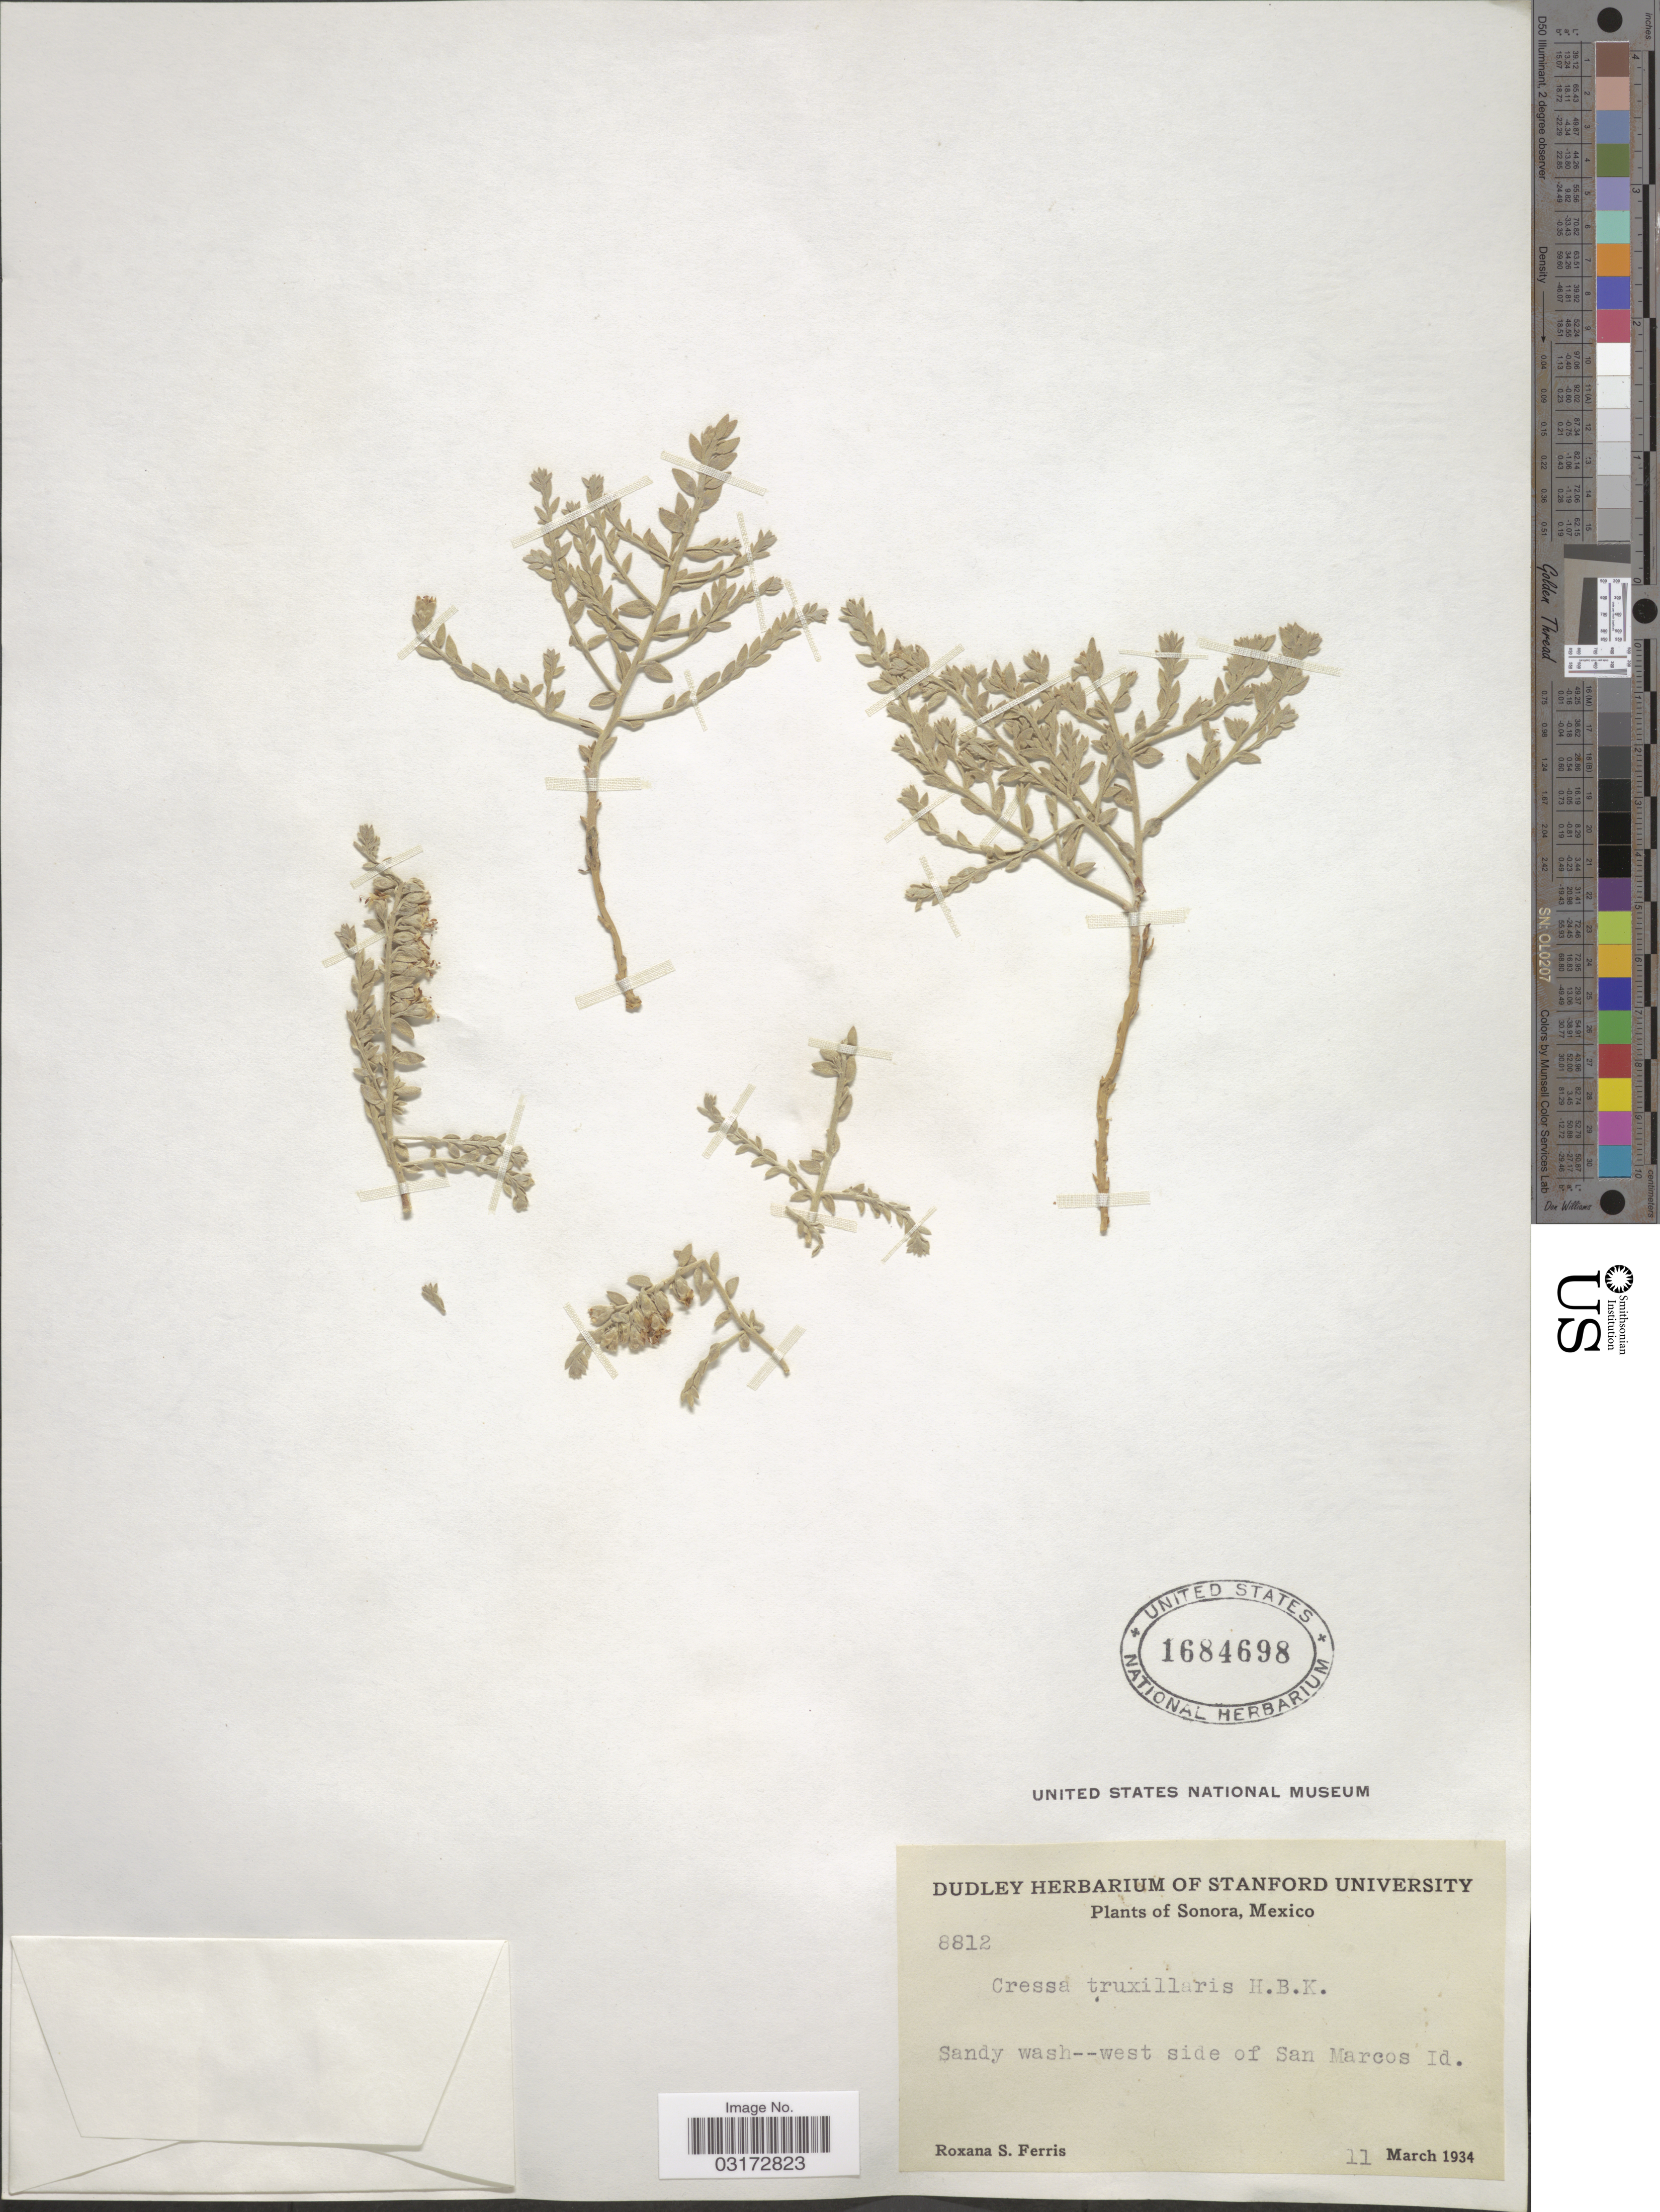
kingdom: Plantae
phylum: Tracheophyta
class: Magnoliopsida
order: Solanales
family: Convolvulaceae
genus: Cressa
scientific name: Cressa truxillensis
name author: Kunth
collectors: R. S. Ferris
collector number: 8812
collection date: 1934-03-11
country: Mexico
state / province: Sonora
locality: Sandy wash -- west side of San Marcos Id.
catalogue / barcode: US 1684698